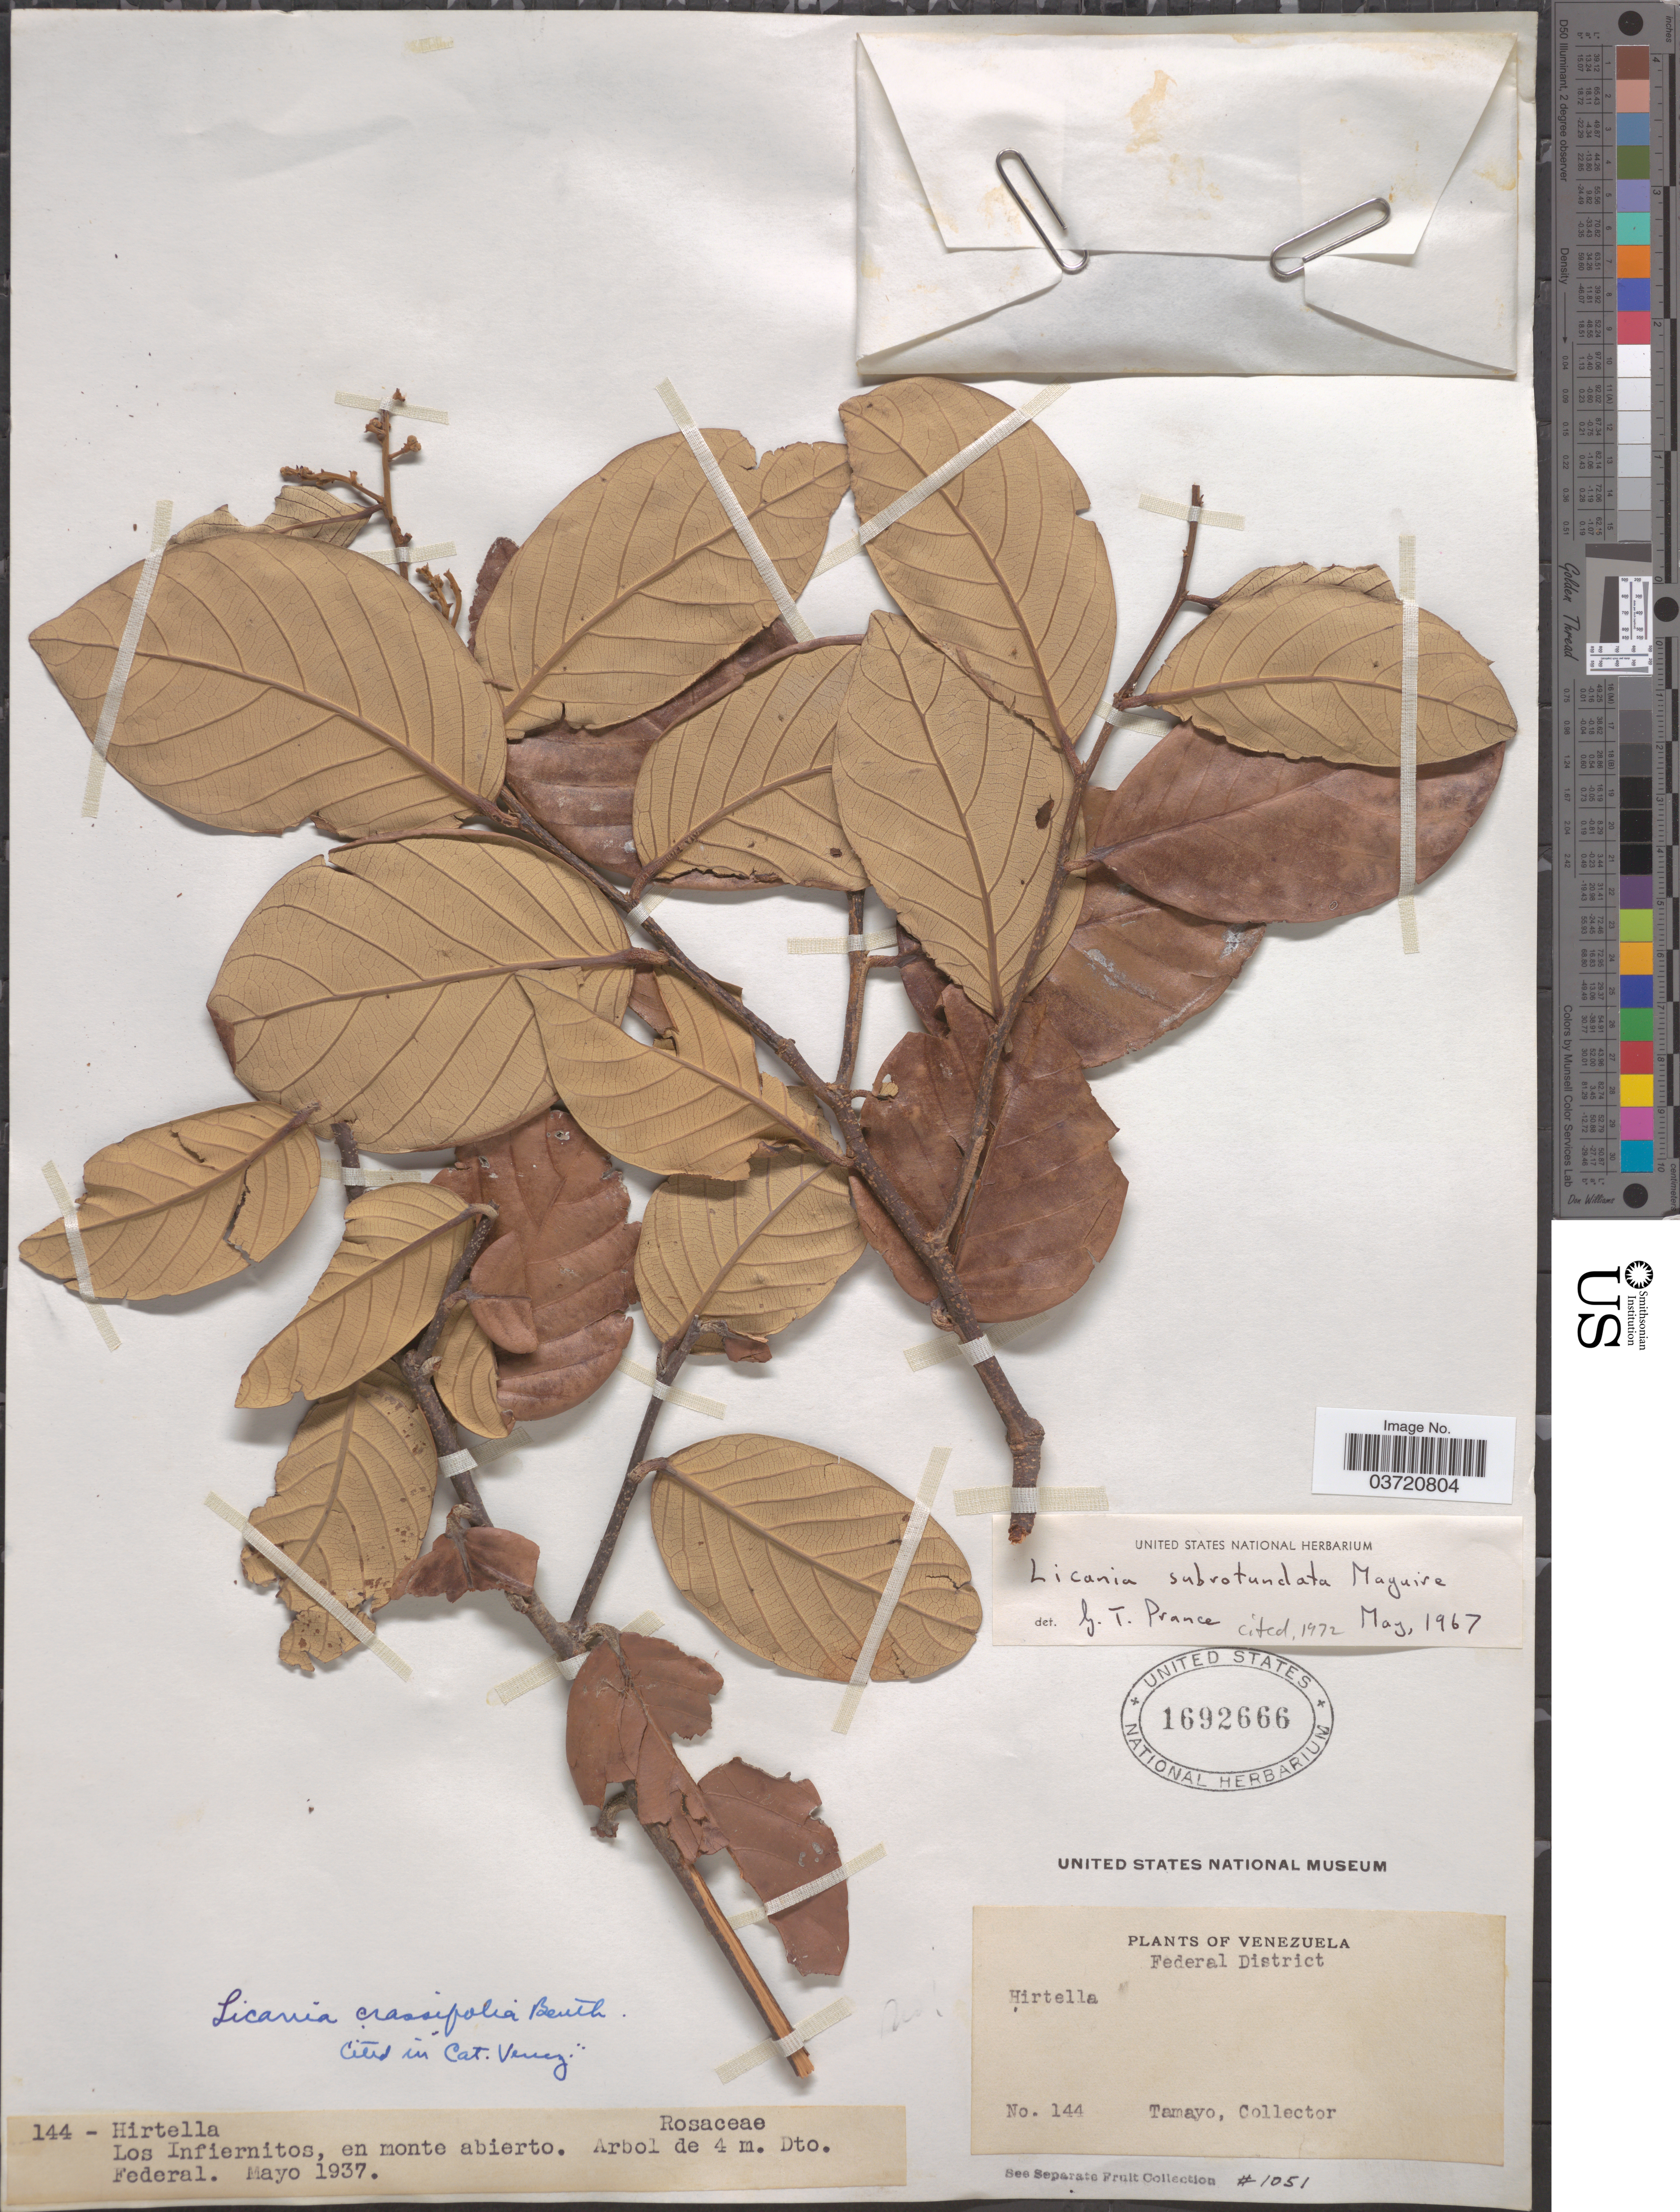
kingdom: Plantae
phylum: Tracheophyta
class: Magnoliopsida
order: Malpighiales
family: Chrysobalanaceae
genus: Licania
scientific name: Licania subrotundata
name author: Maguire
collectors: -. Tamayo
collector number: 144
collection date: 1937-05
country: Venezuela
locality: Federal District Los Infiernitos. Dto. Federal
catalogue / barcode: US 1692666